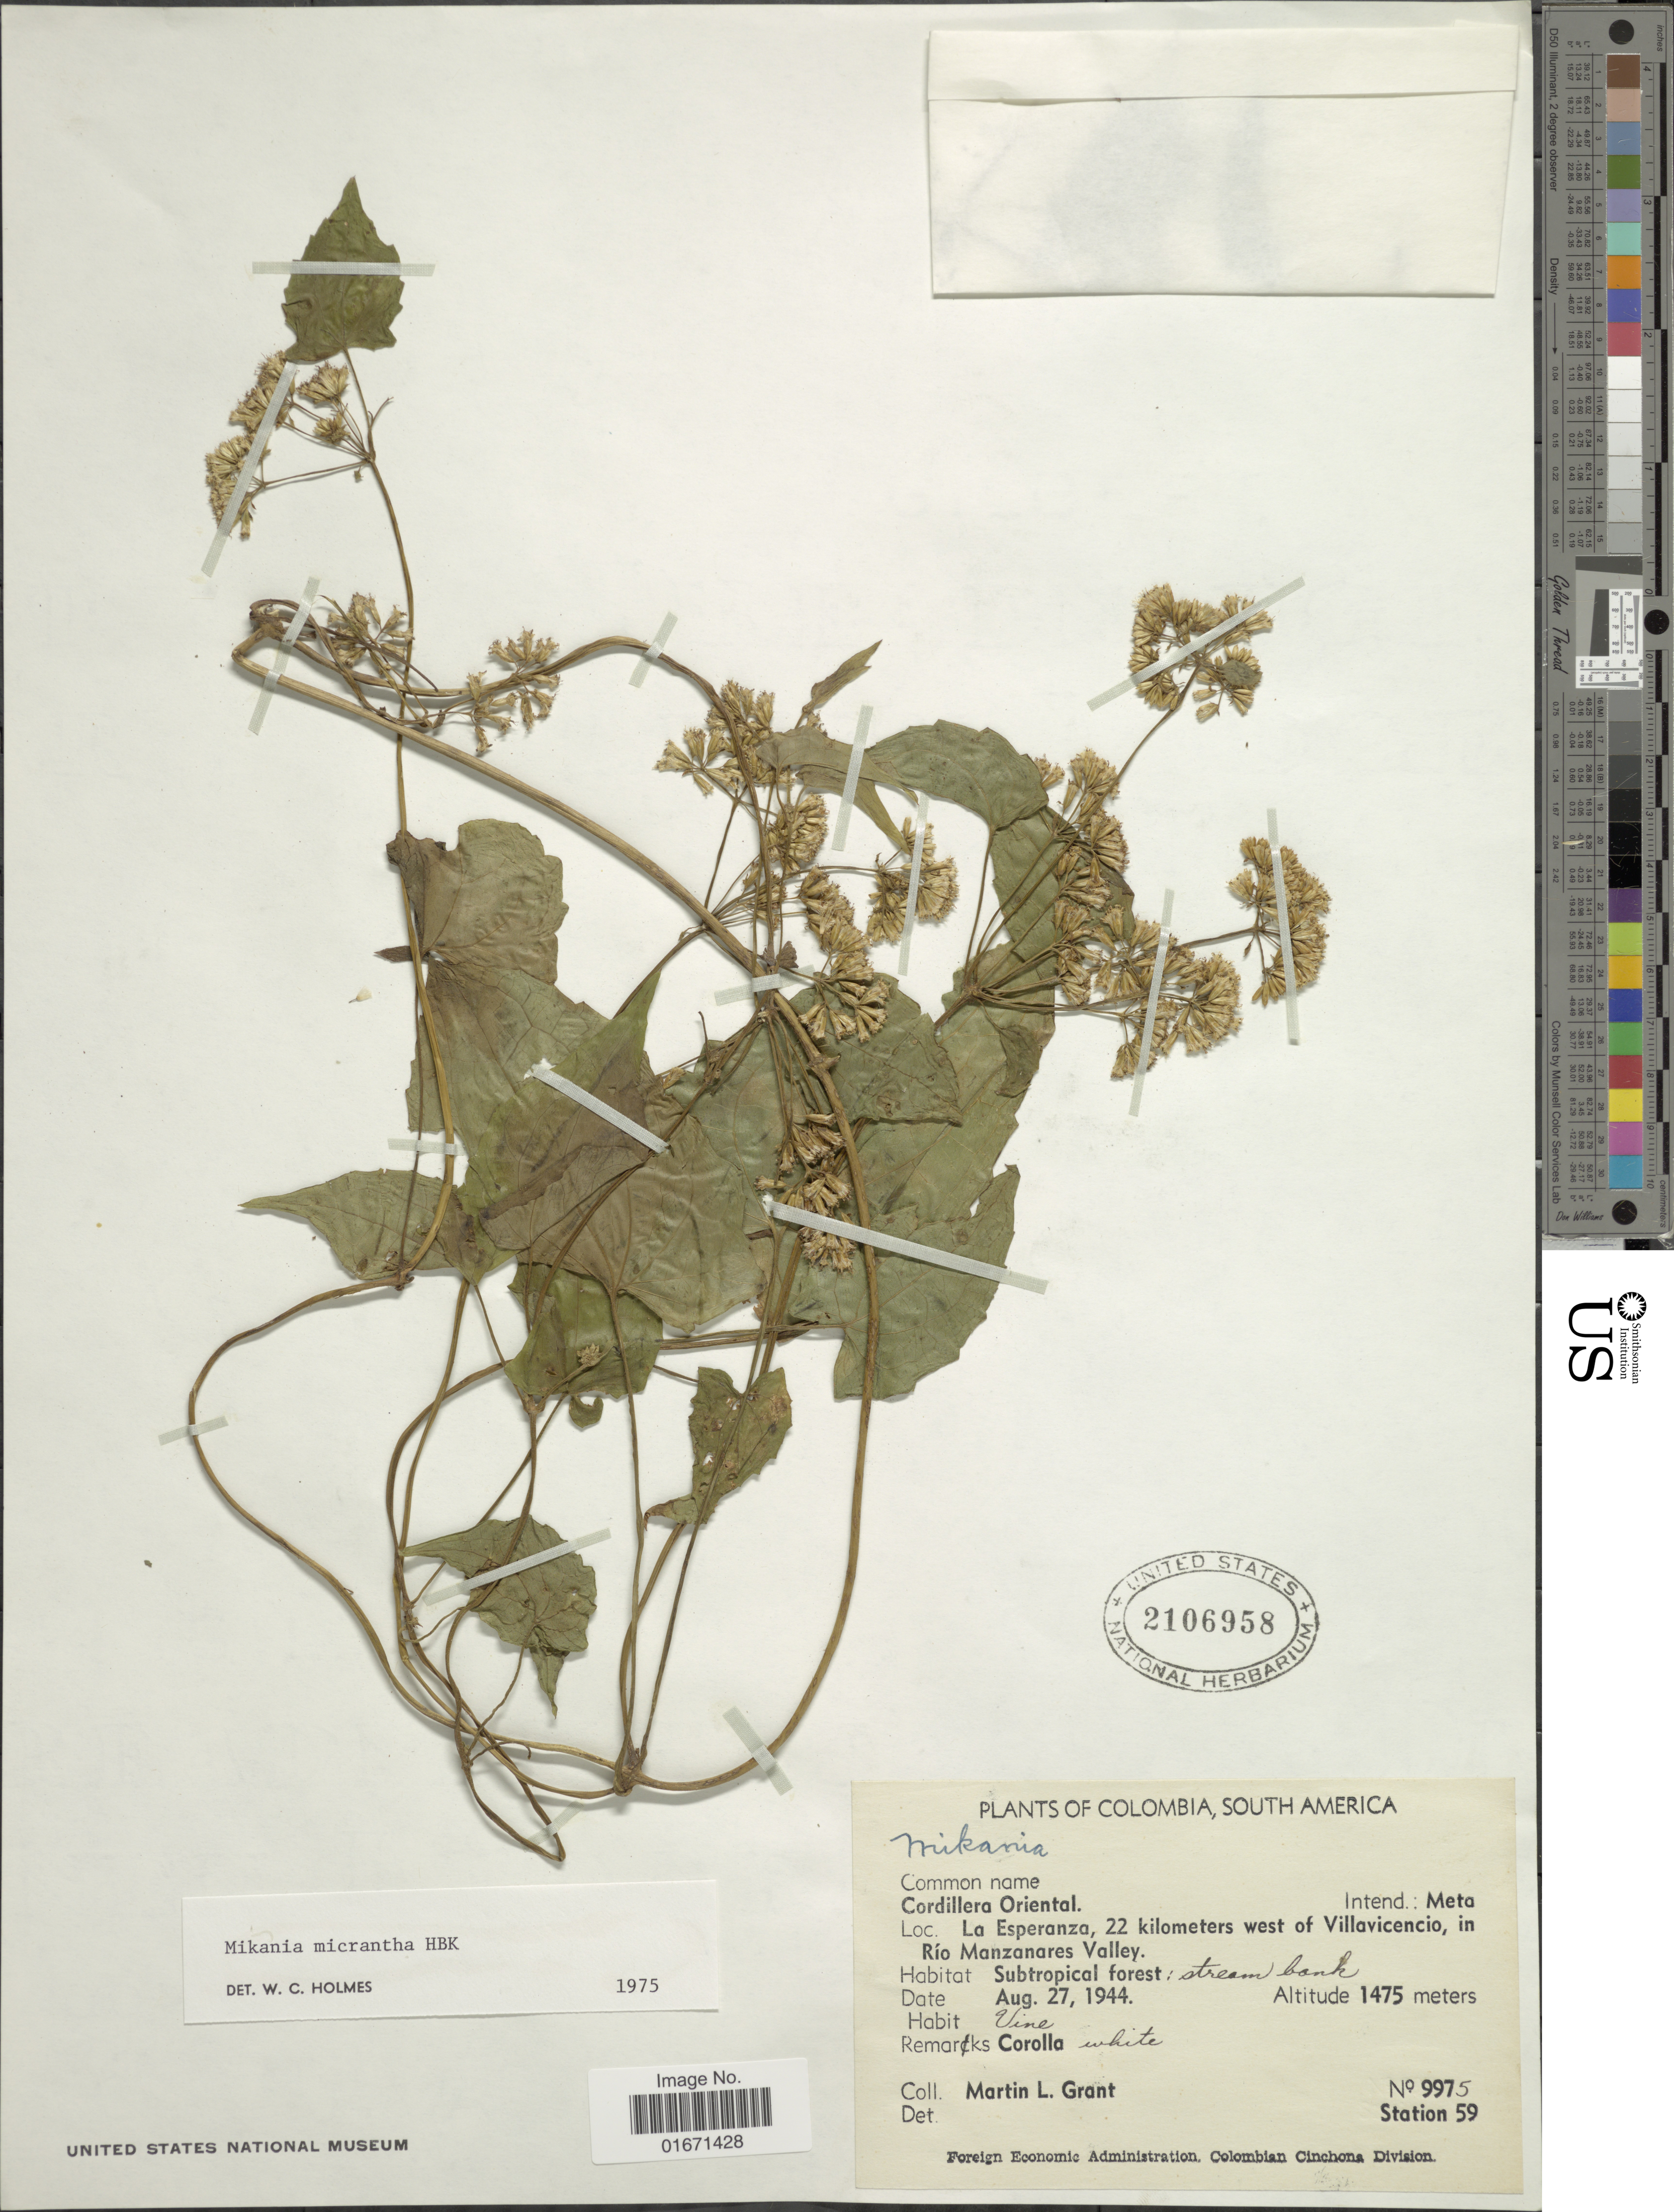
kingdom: Plantae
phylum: Tracheophyta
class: Magnoliopsida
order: Asterales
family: Asteraceae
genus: Mikania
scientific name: Mikania micrantha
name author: Kunth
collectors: M. L. Grant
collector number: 9975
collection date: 1944-08-27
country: Colombia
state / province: Meta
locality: Cordillera Oriental. Intend.: Mata. La Esperanza, 22 kilometers west of Villavicencio, in Rio Manzanares Valley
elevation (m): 1475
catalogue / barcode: US 2106958